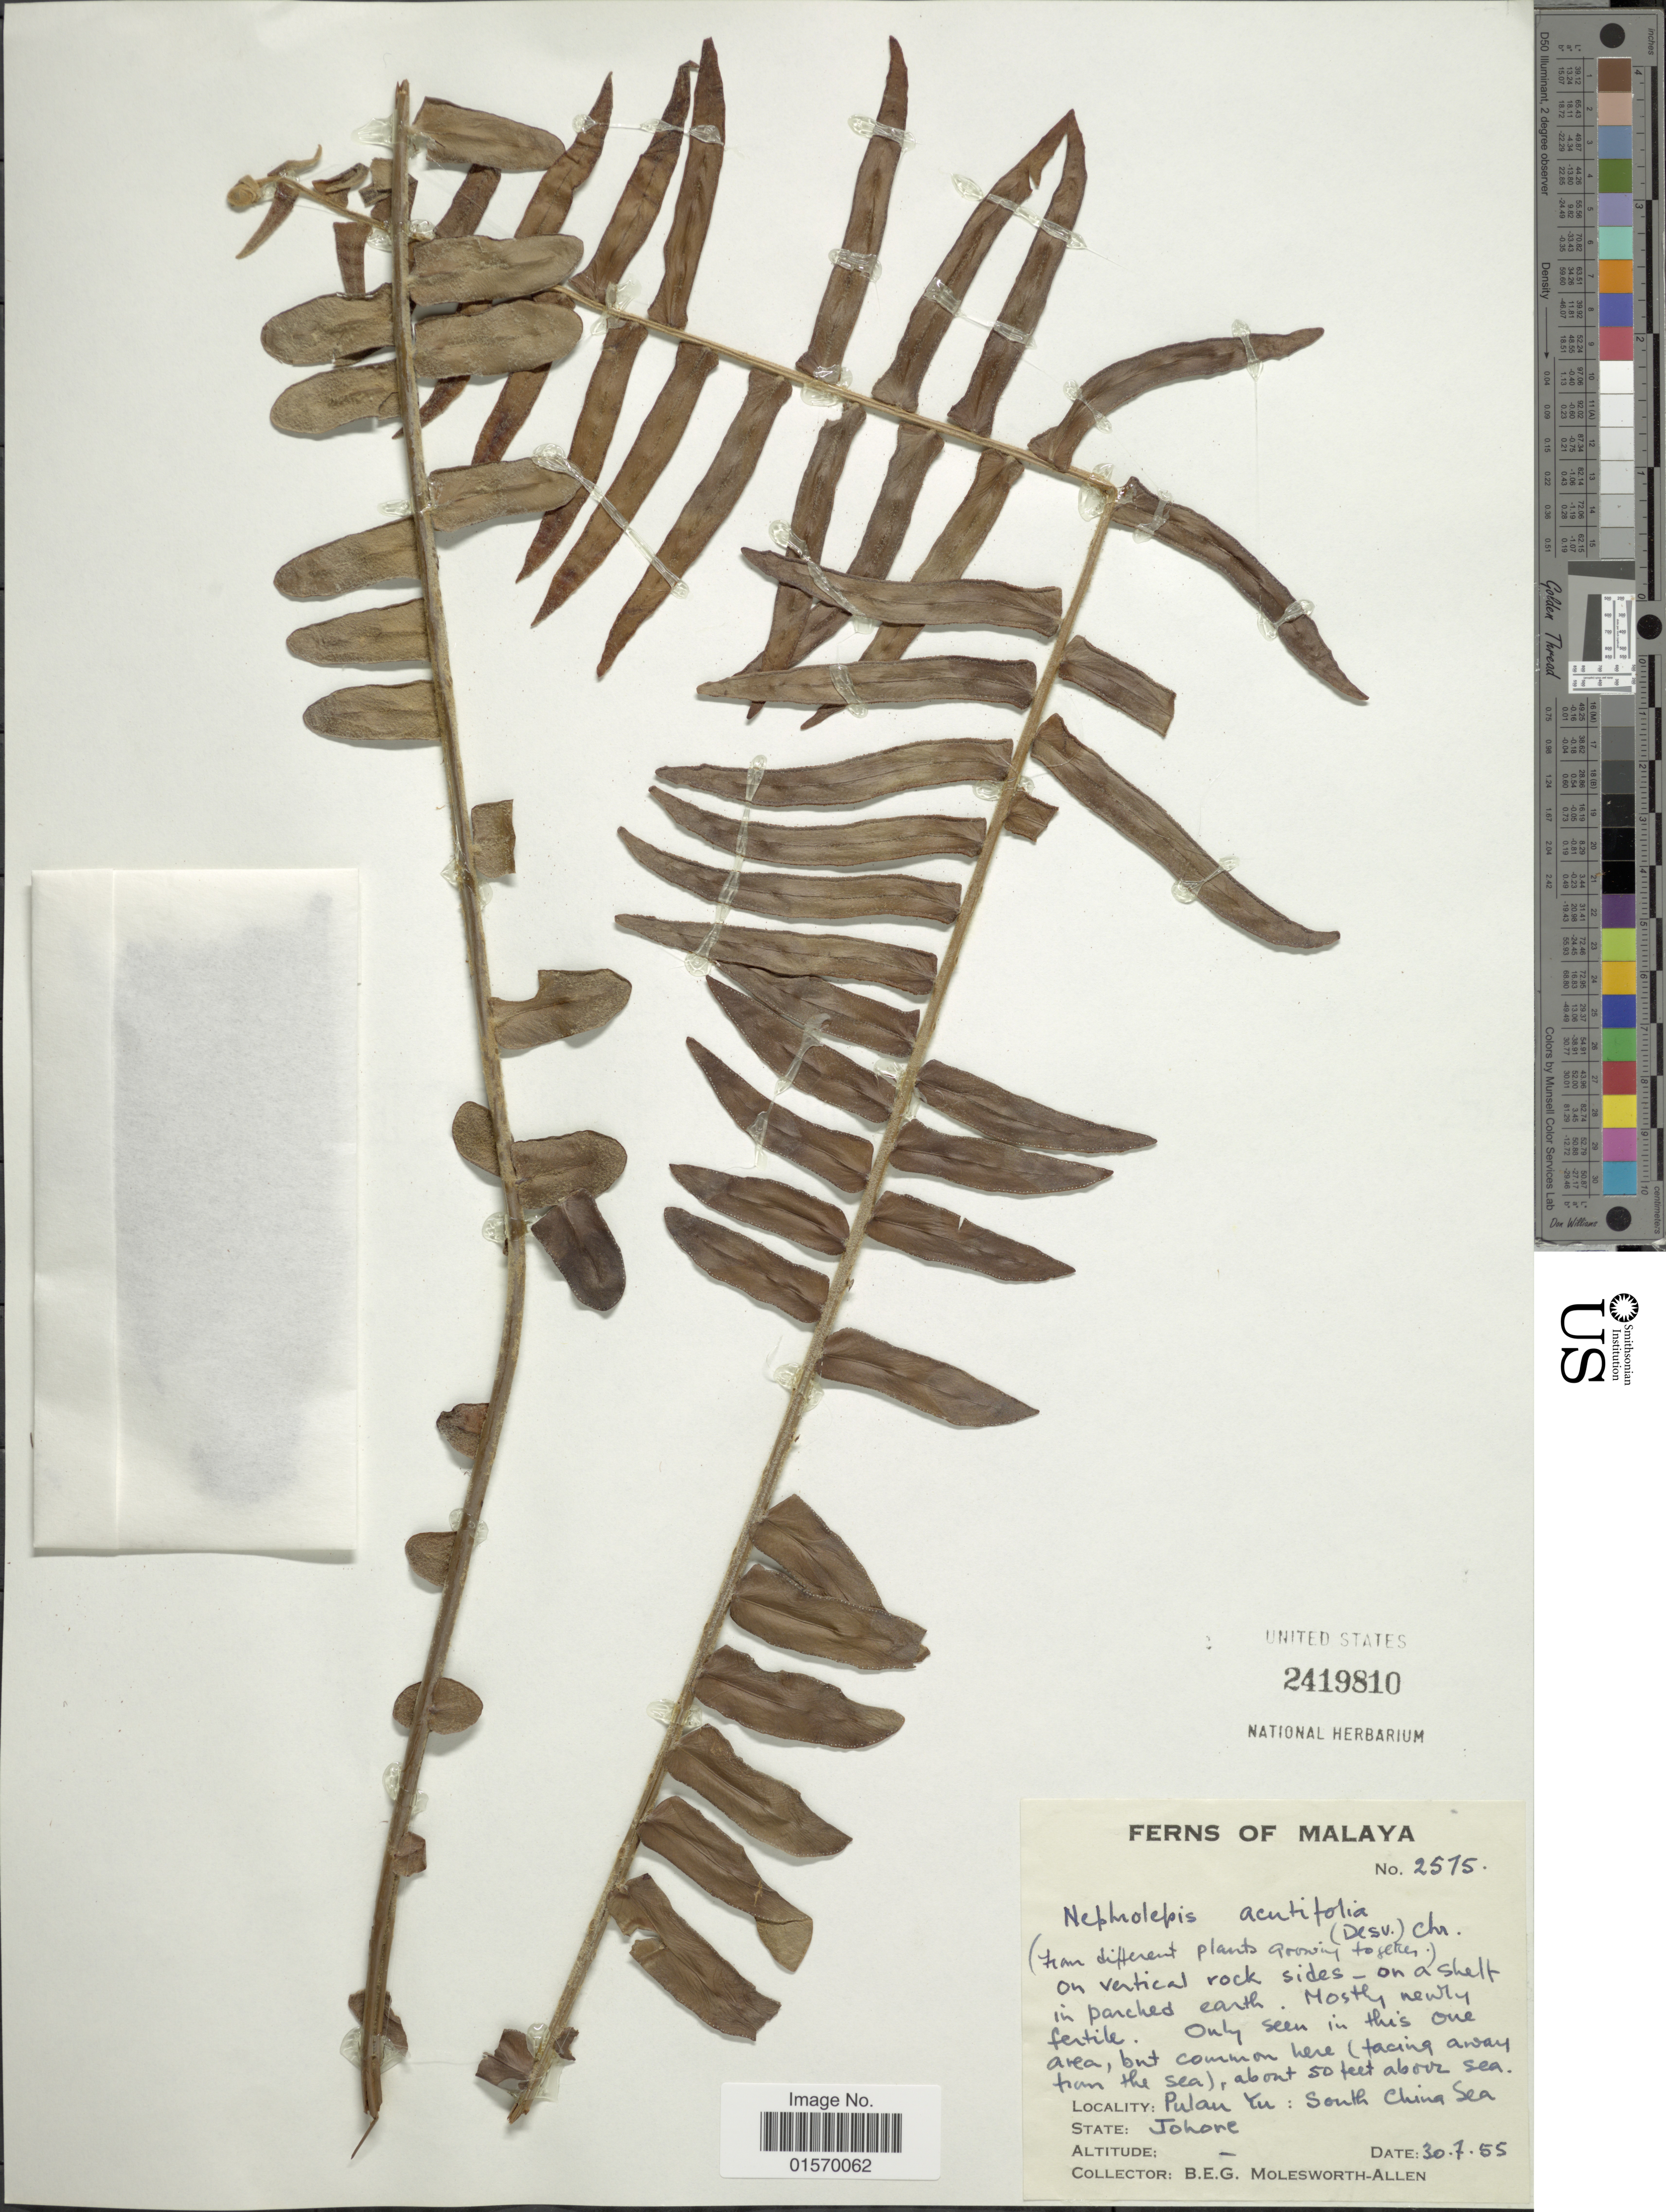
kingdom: Plantae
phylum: Tracheophyta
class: Polypodiopsida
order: Polypodiales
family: Nephrolepidaceae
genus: Nephrolepis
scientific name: Nephrolepis acutifolia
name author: (Desv.) Chr.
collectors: B. E. G. Molesworth-Allen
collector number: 2575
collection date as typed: Transcribed d/m/y: 30/7/55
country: Malaysia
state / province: Johor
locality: Malaya. Pulau Yu: South China Sea. State: Johore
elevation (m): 15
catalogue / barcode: US 2419810